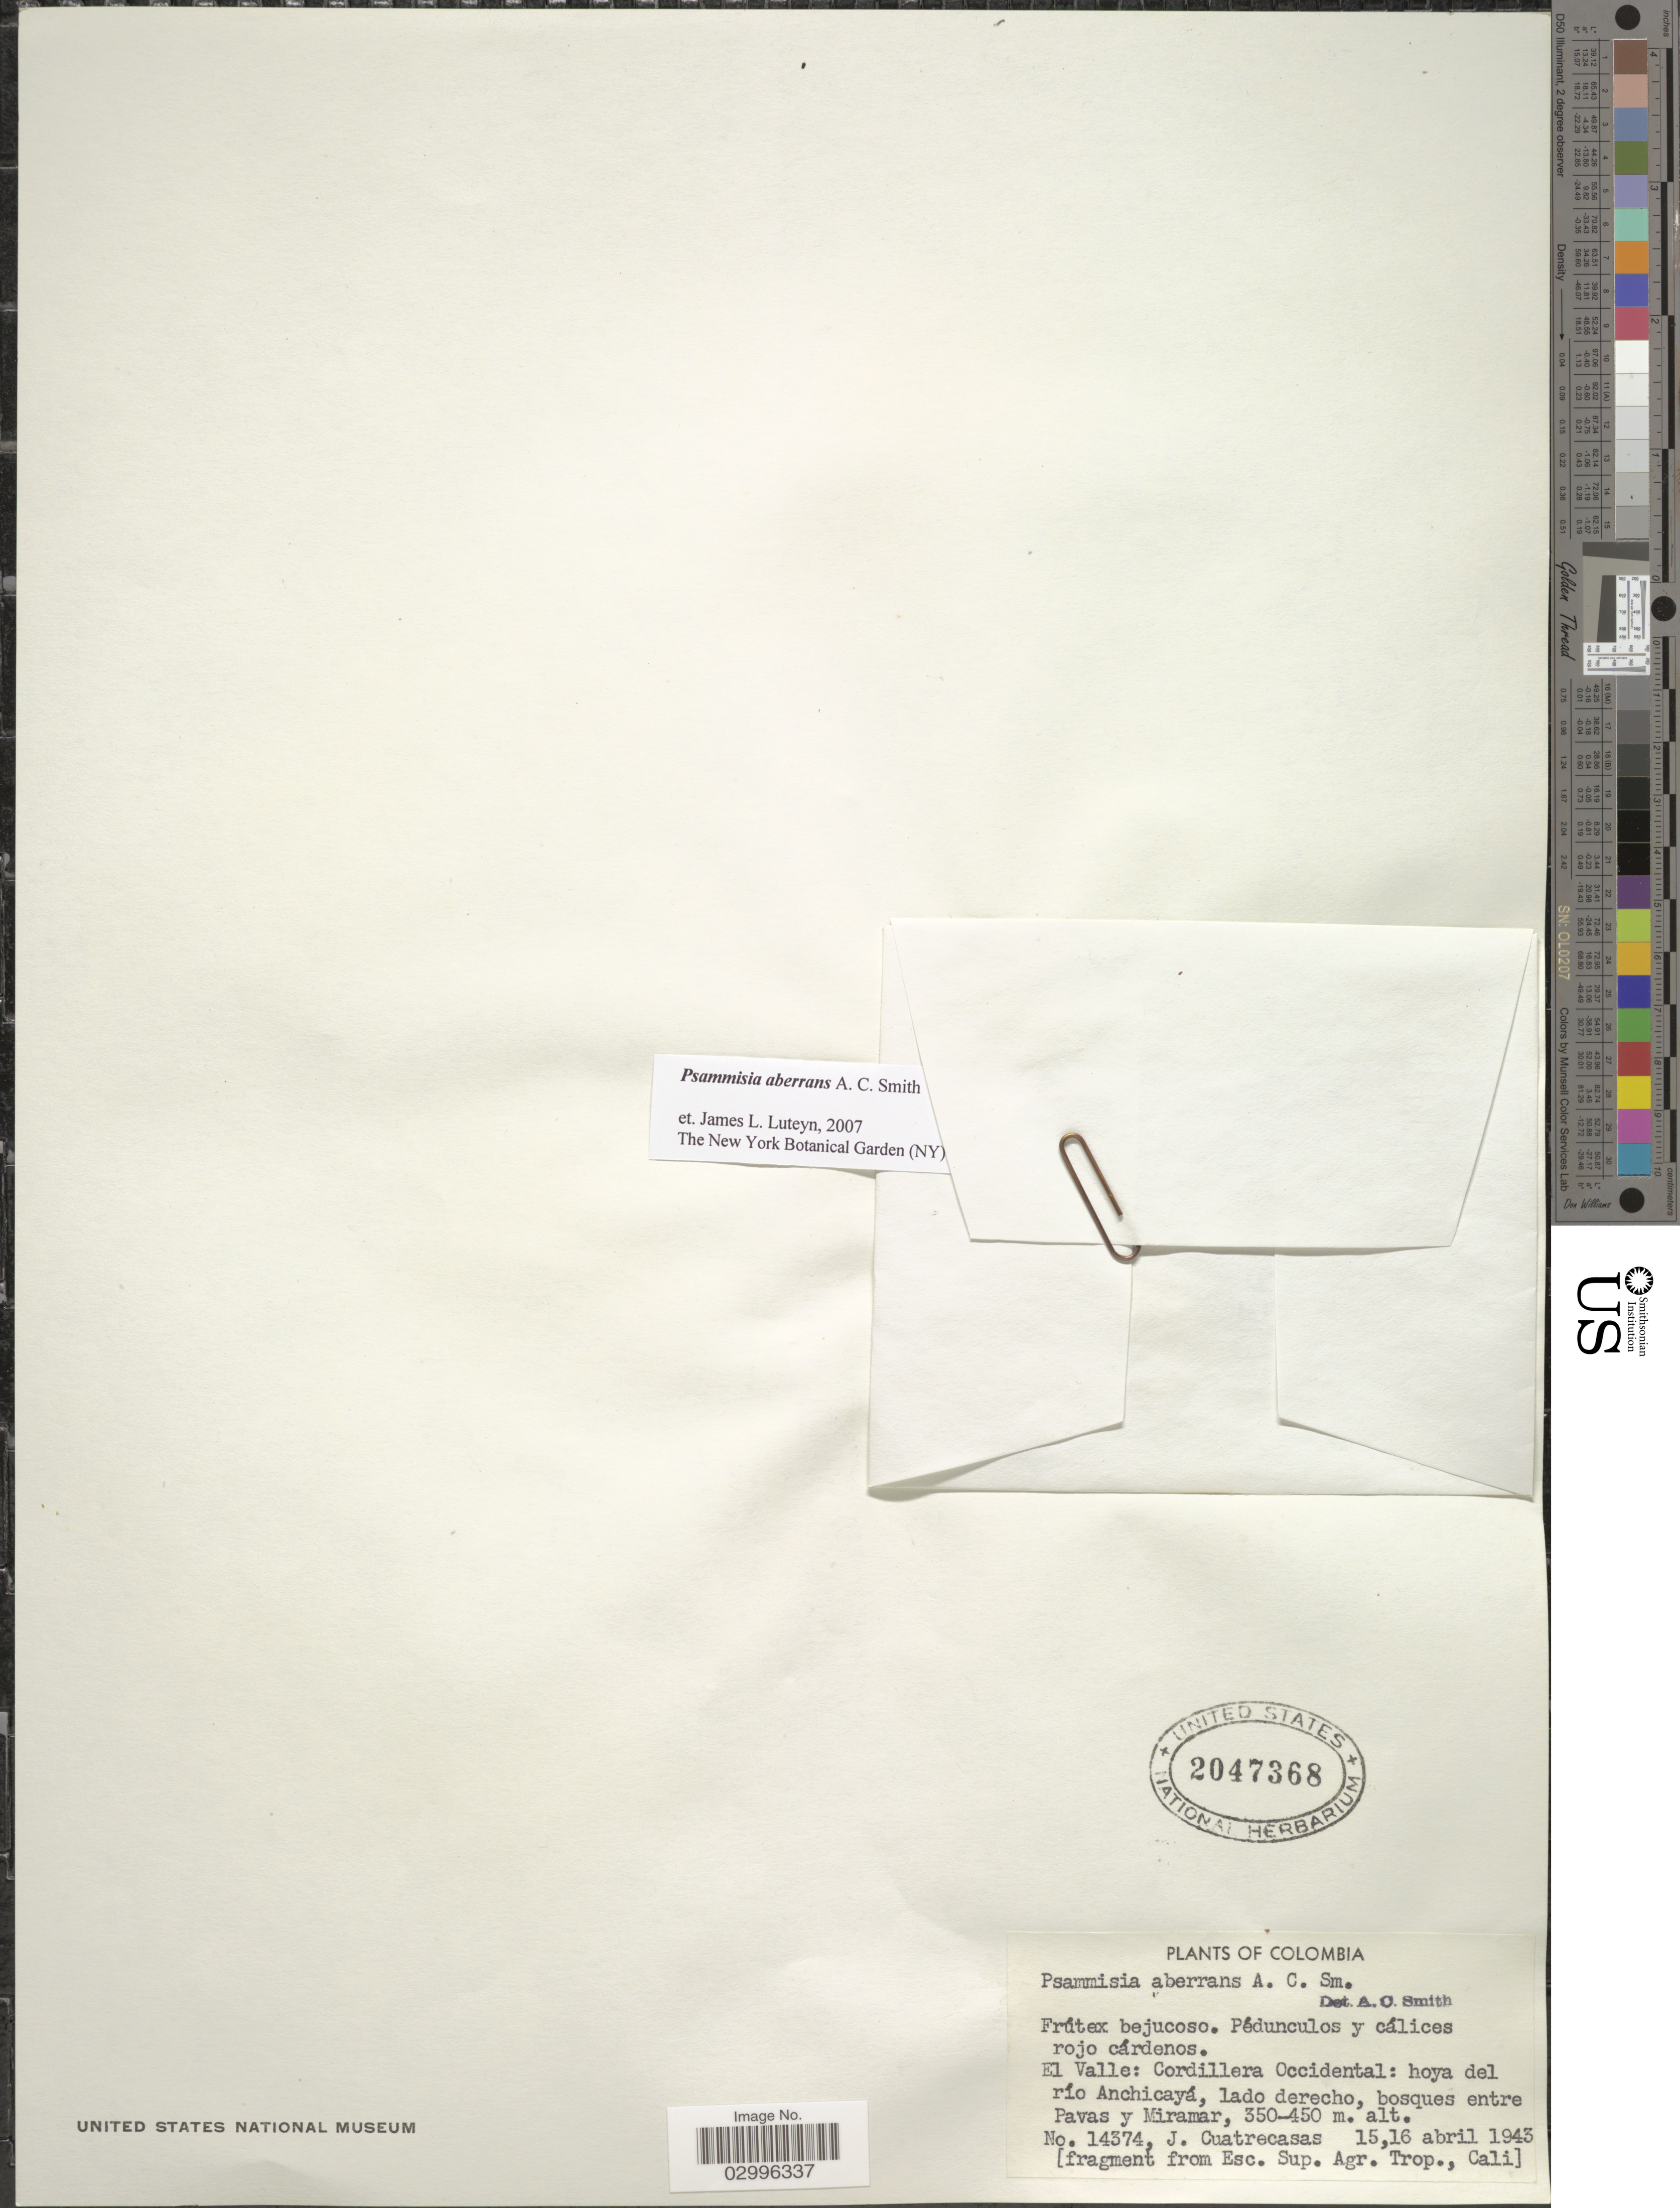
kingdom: Plantae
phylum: Tracheophyta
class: Magnoliopsida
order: Ericales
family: Ericaceae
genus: Psammisia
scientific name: Psammisia aberrans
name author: A.C. Sm.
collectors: J. Cuatrecasas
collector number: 14374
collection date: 1943-04-15/1943-04-16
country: Colombia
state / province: Valle del Cauca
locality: El Valle: Cordillera Occidental: hoya del río Anchicayá, lado derecho, bosques entre Pavas y Miramar.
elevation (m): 350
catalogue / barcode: US 2047368